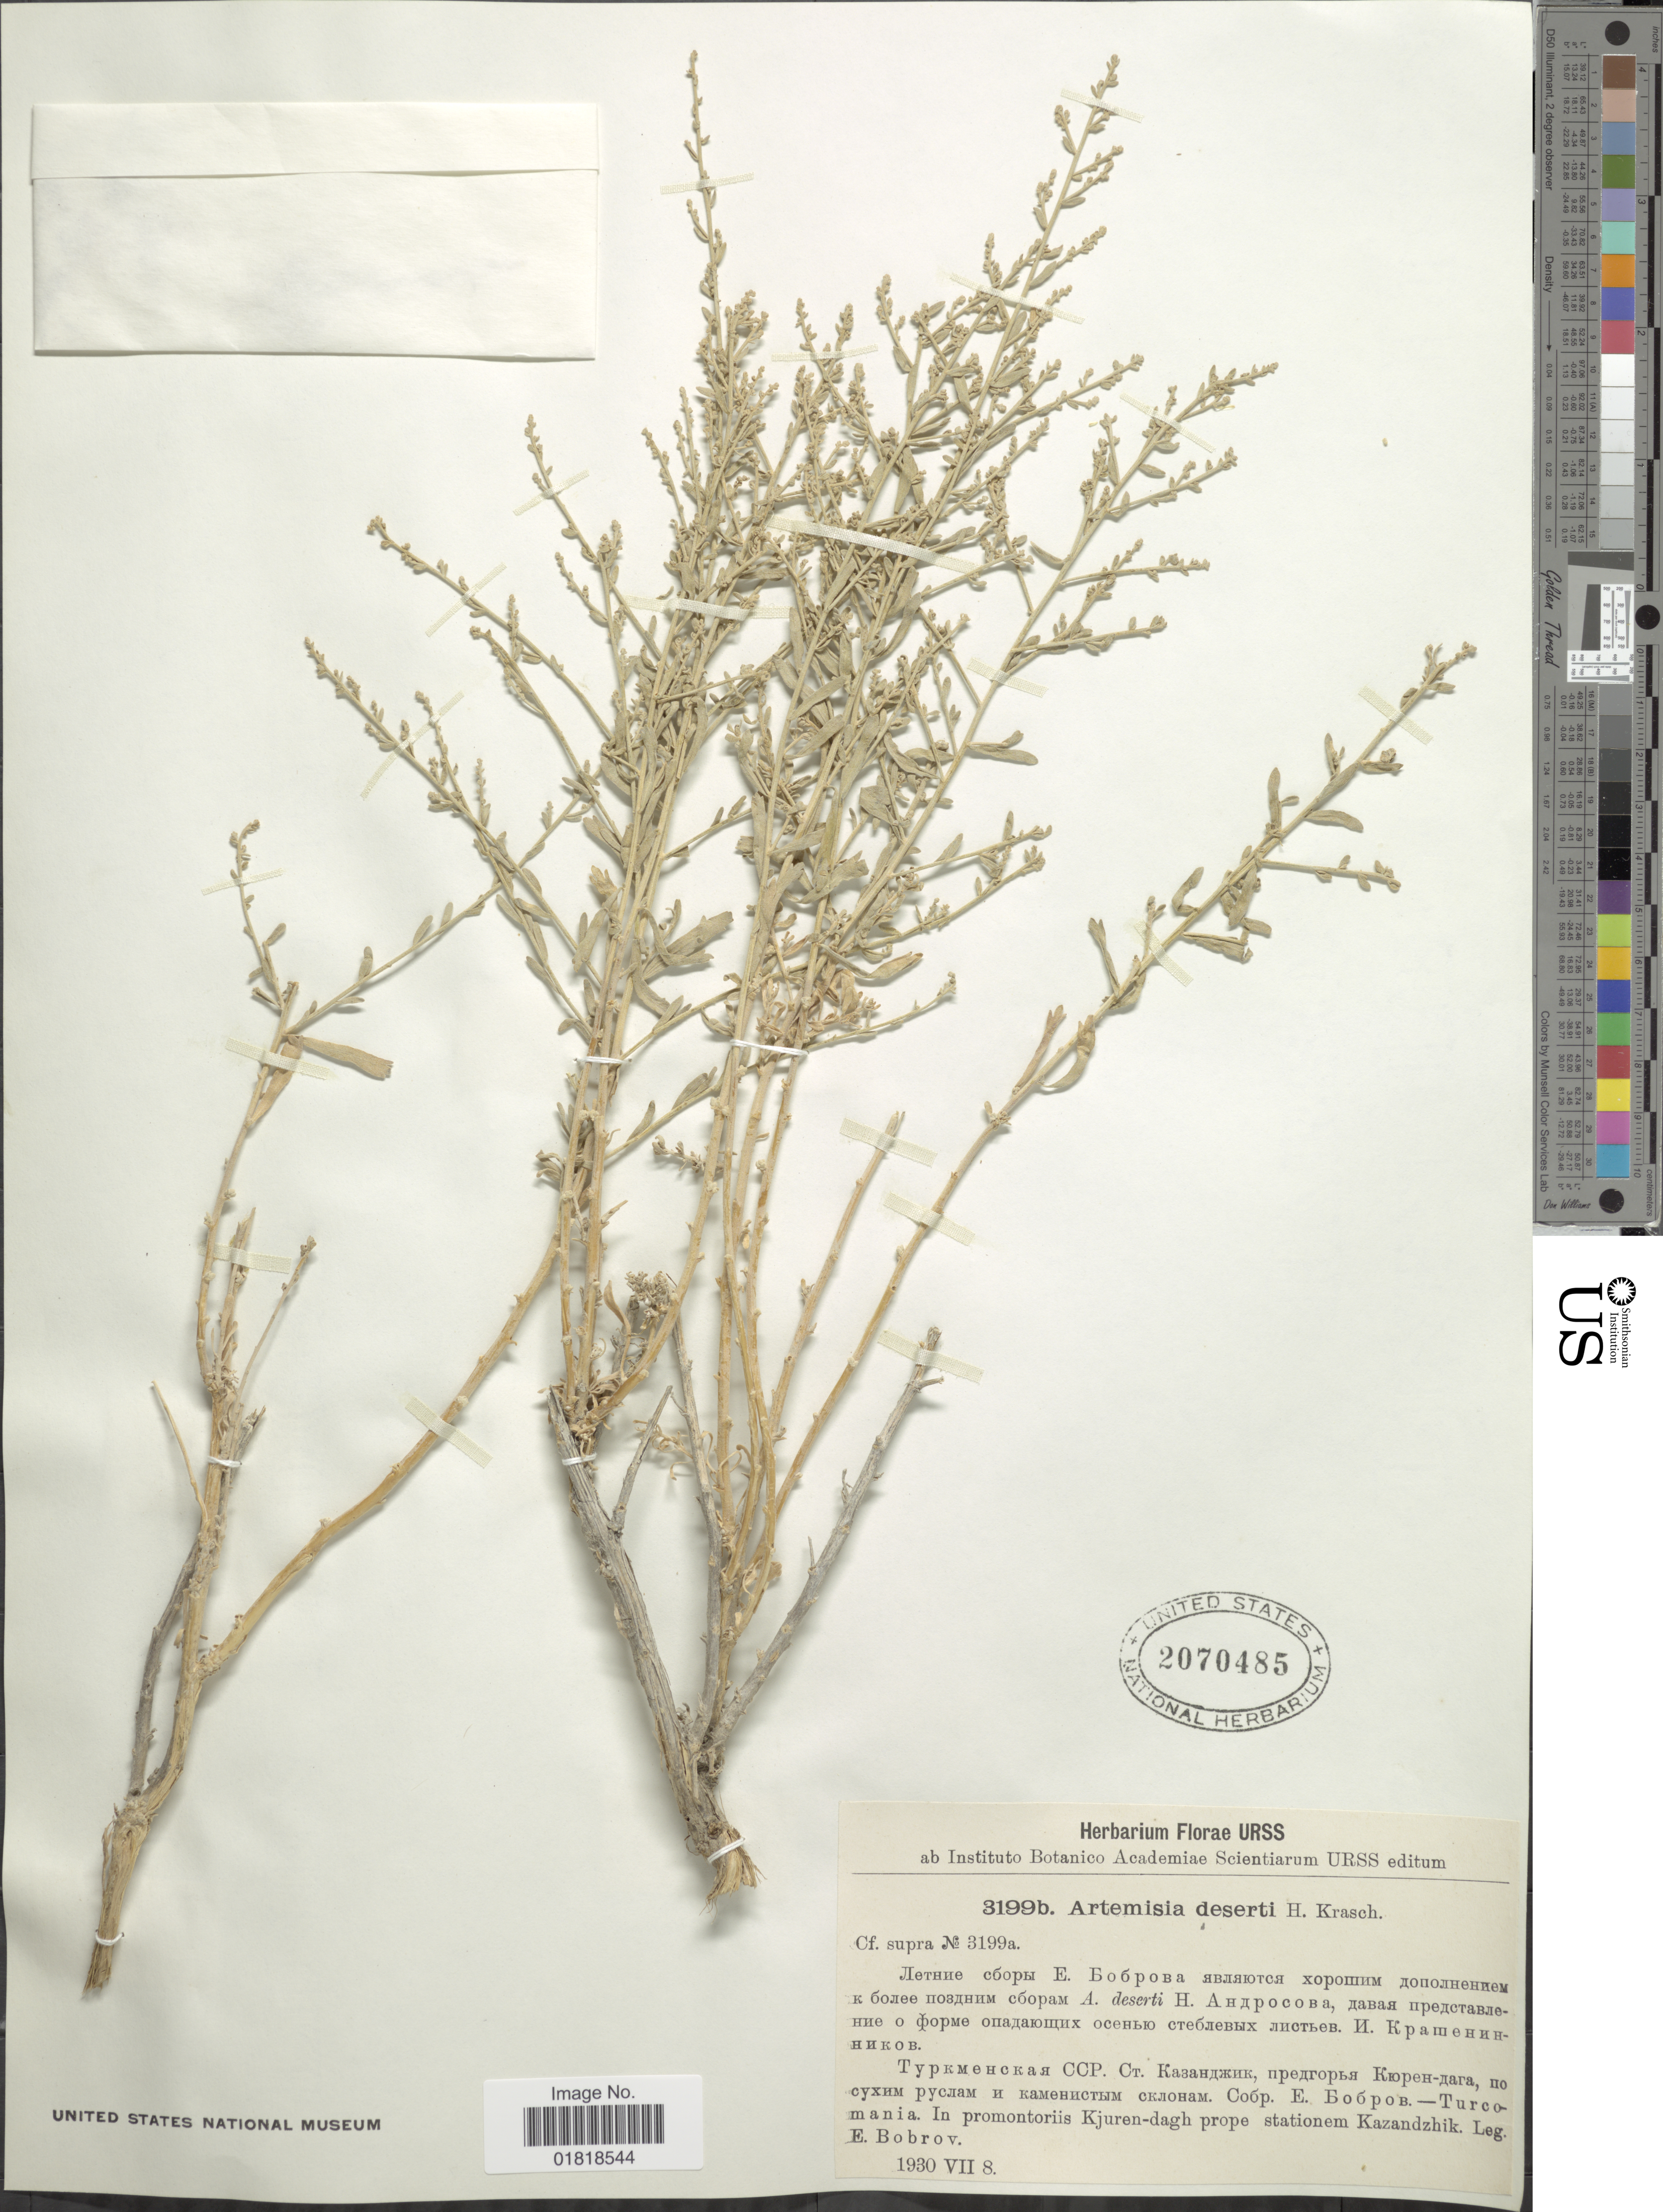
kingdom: Plantae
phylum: Tracheophyta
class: Magnoliopsida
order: Asterales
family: Asteraceae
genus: Artemisia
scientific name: Artemisia deserti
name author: Krasch.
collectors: E. Bobrov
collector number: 3199b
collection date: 1930-07-08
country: Turkmenistan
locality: Turcomania, in promontoriis Kjuren-dagh prope stationem Kazandzhik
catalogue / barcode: US 2070485